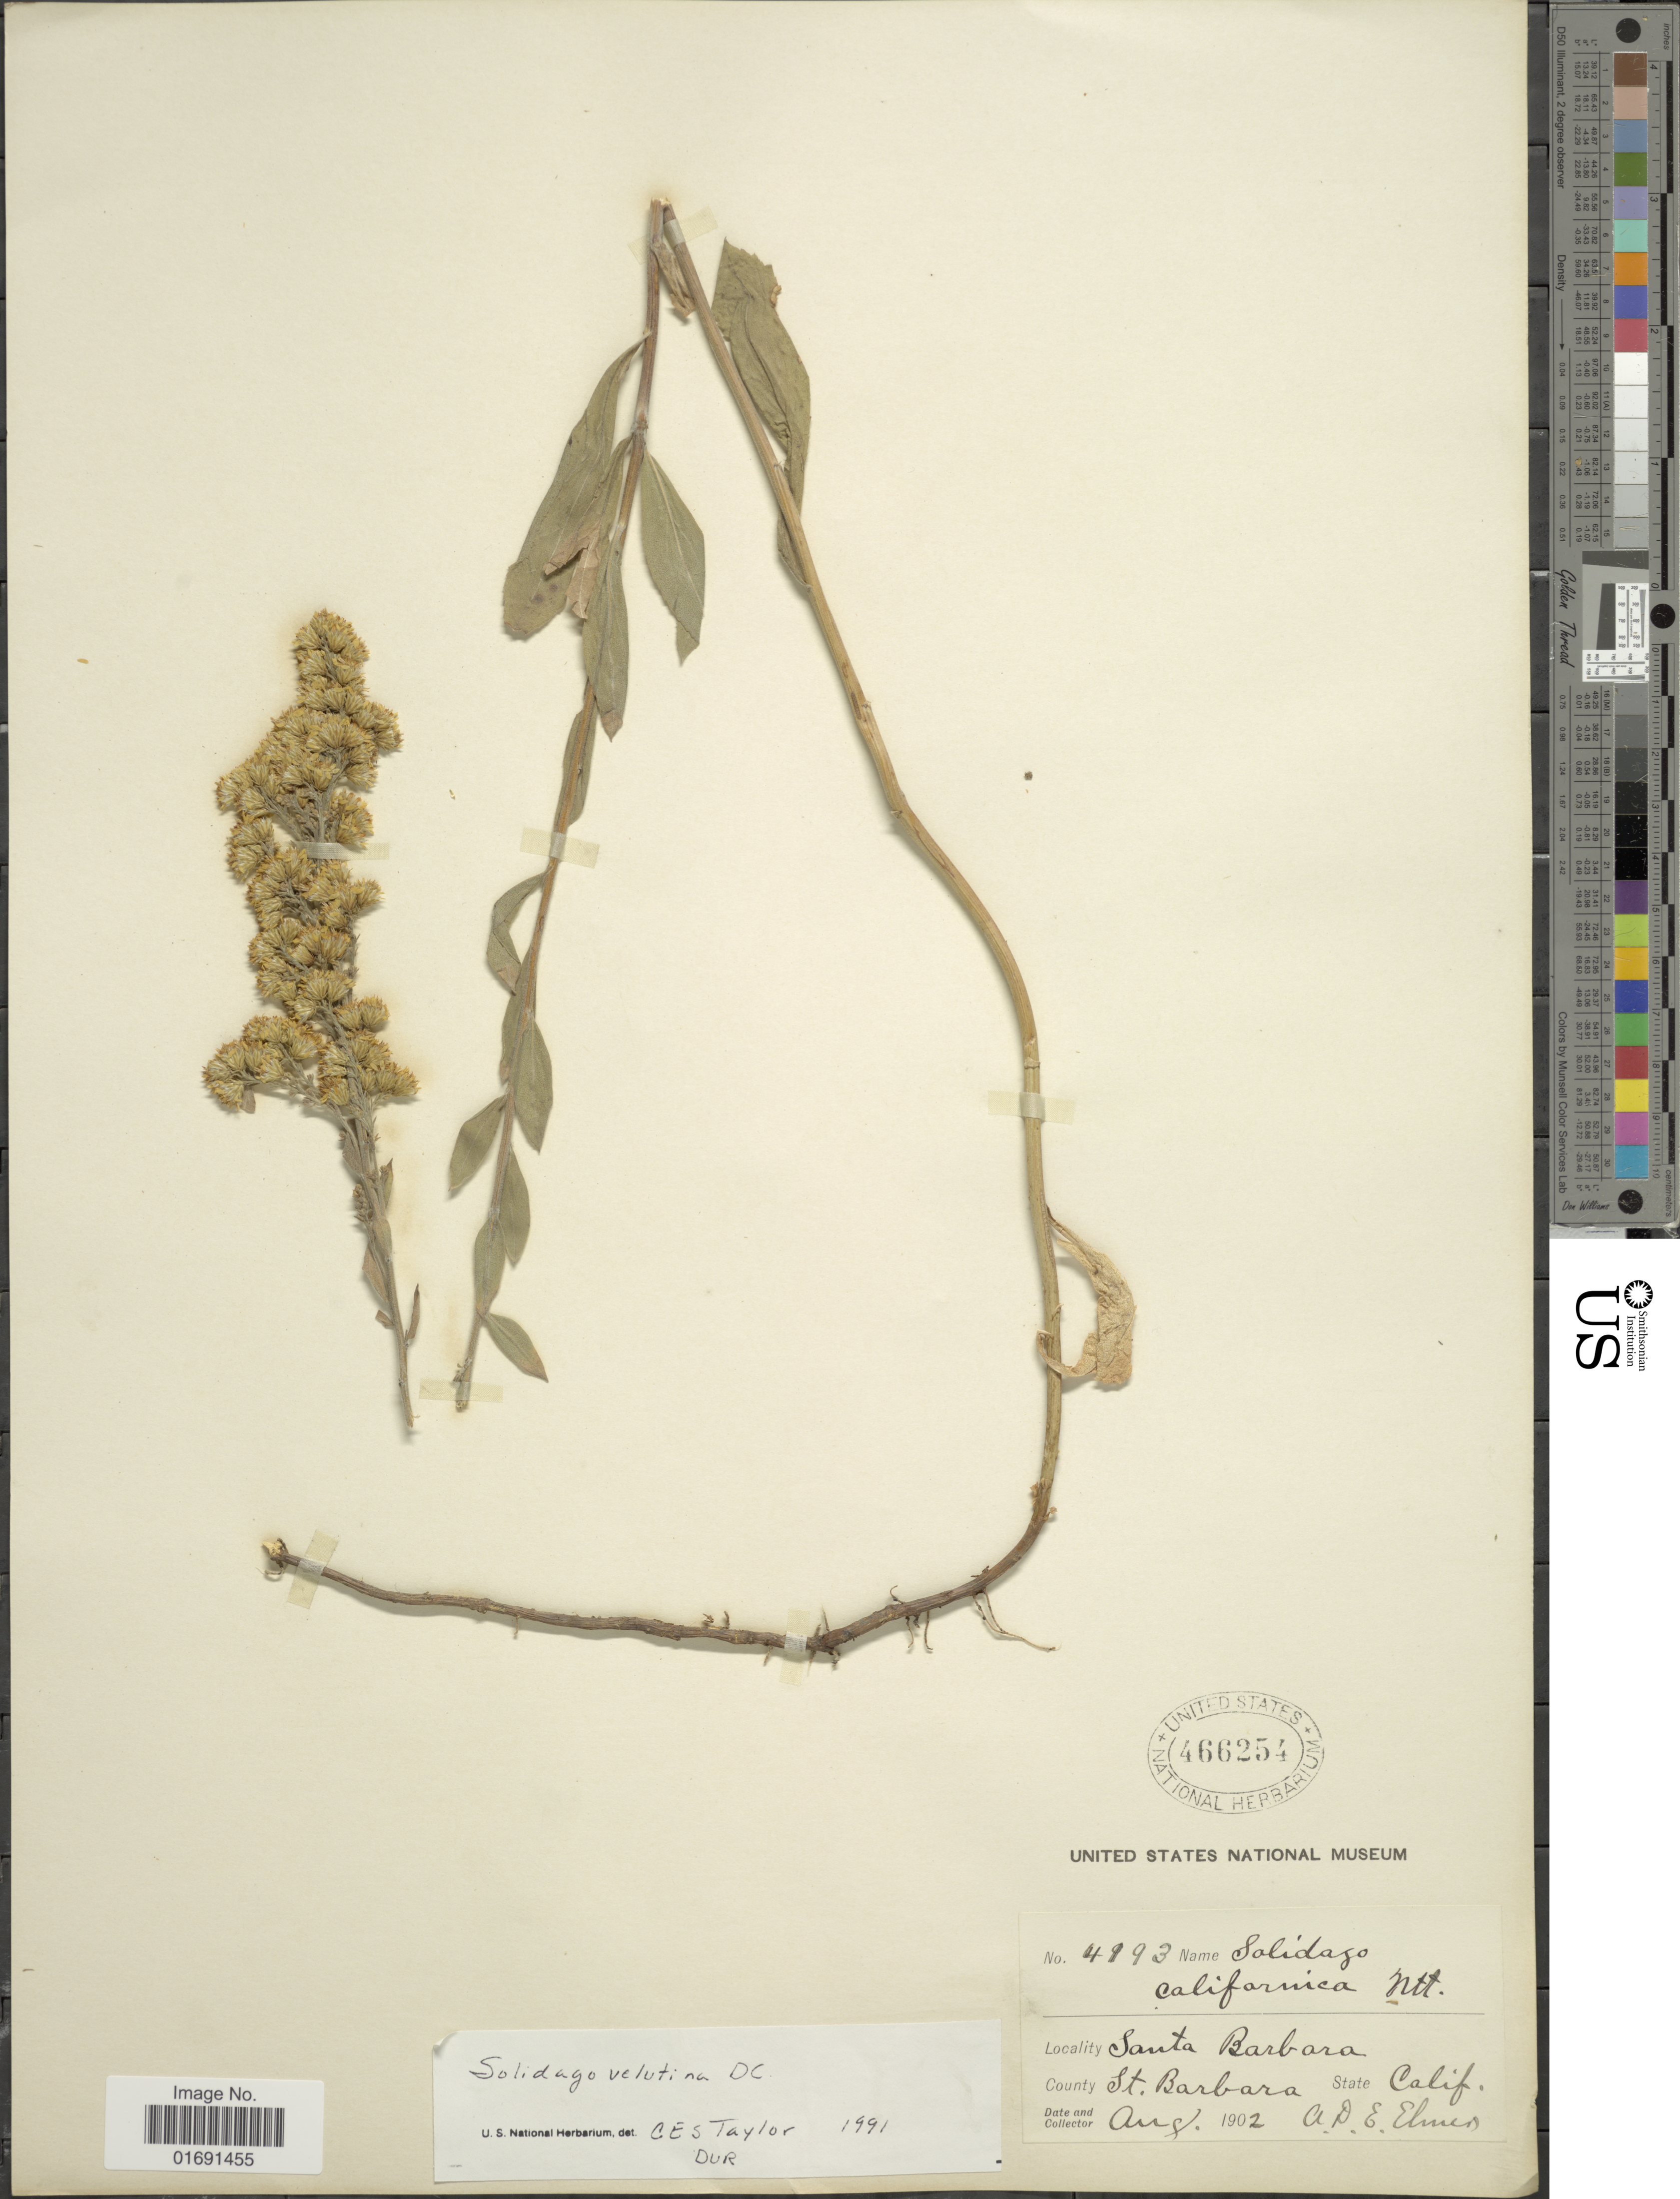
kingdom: Plantae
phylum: Tracheophyta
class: Magnoliopsida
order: Asterales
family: Asteraceae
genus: Solidago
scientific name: Solidago velutina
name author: DC.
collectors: A. D. E. Elmer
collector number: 4193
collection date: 1902-08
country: United States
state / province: California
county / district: Santa Barbara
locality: Santa Barbara, County St. Barbara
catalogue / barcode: US 466254